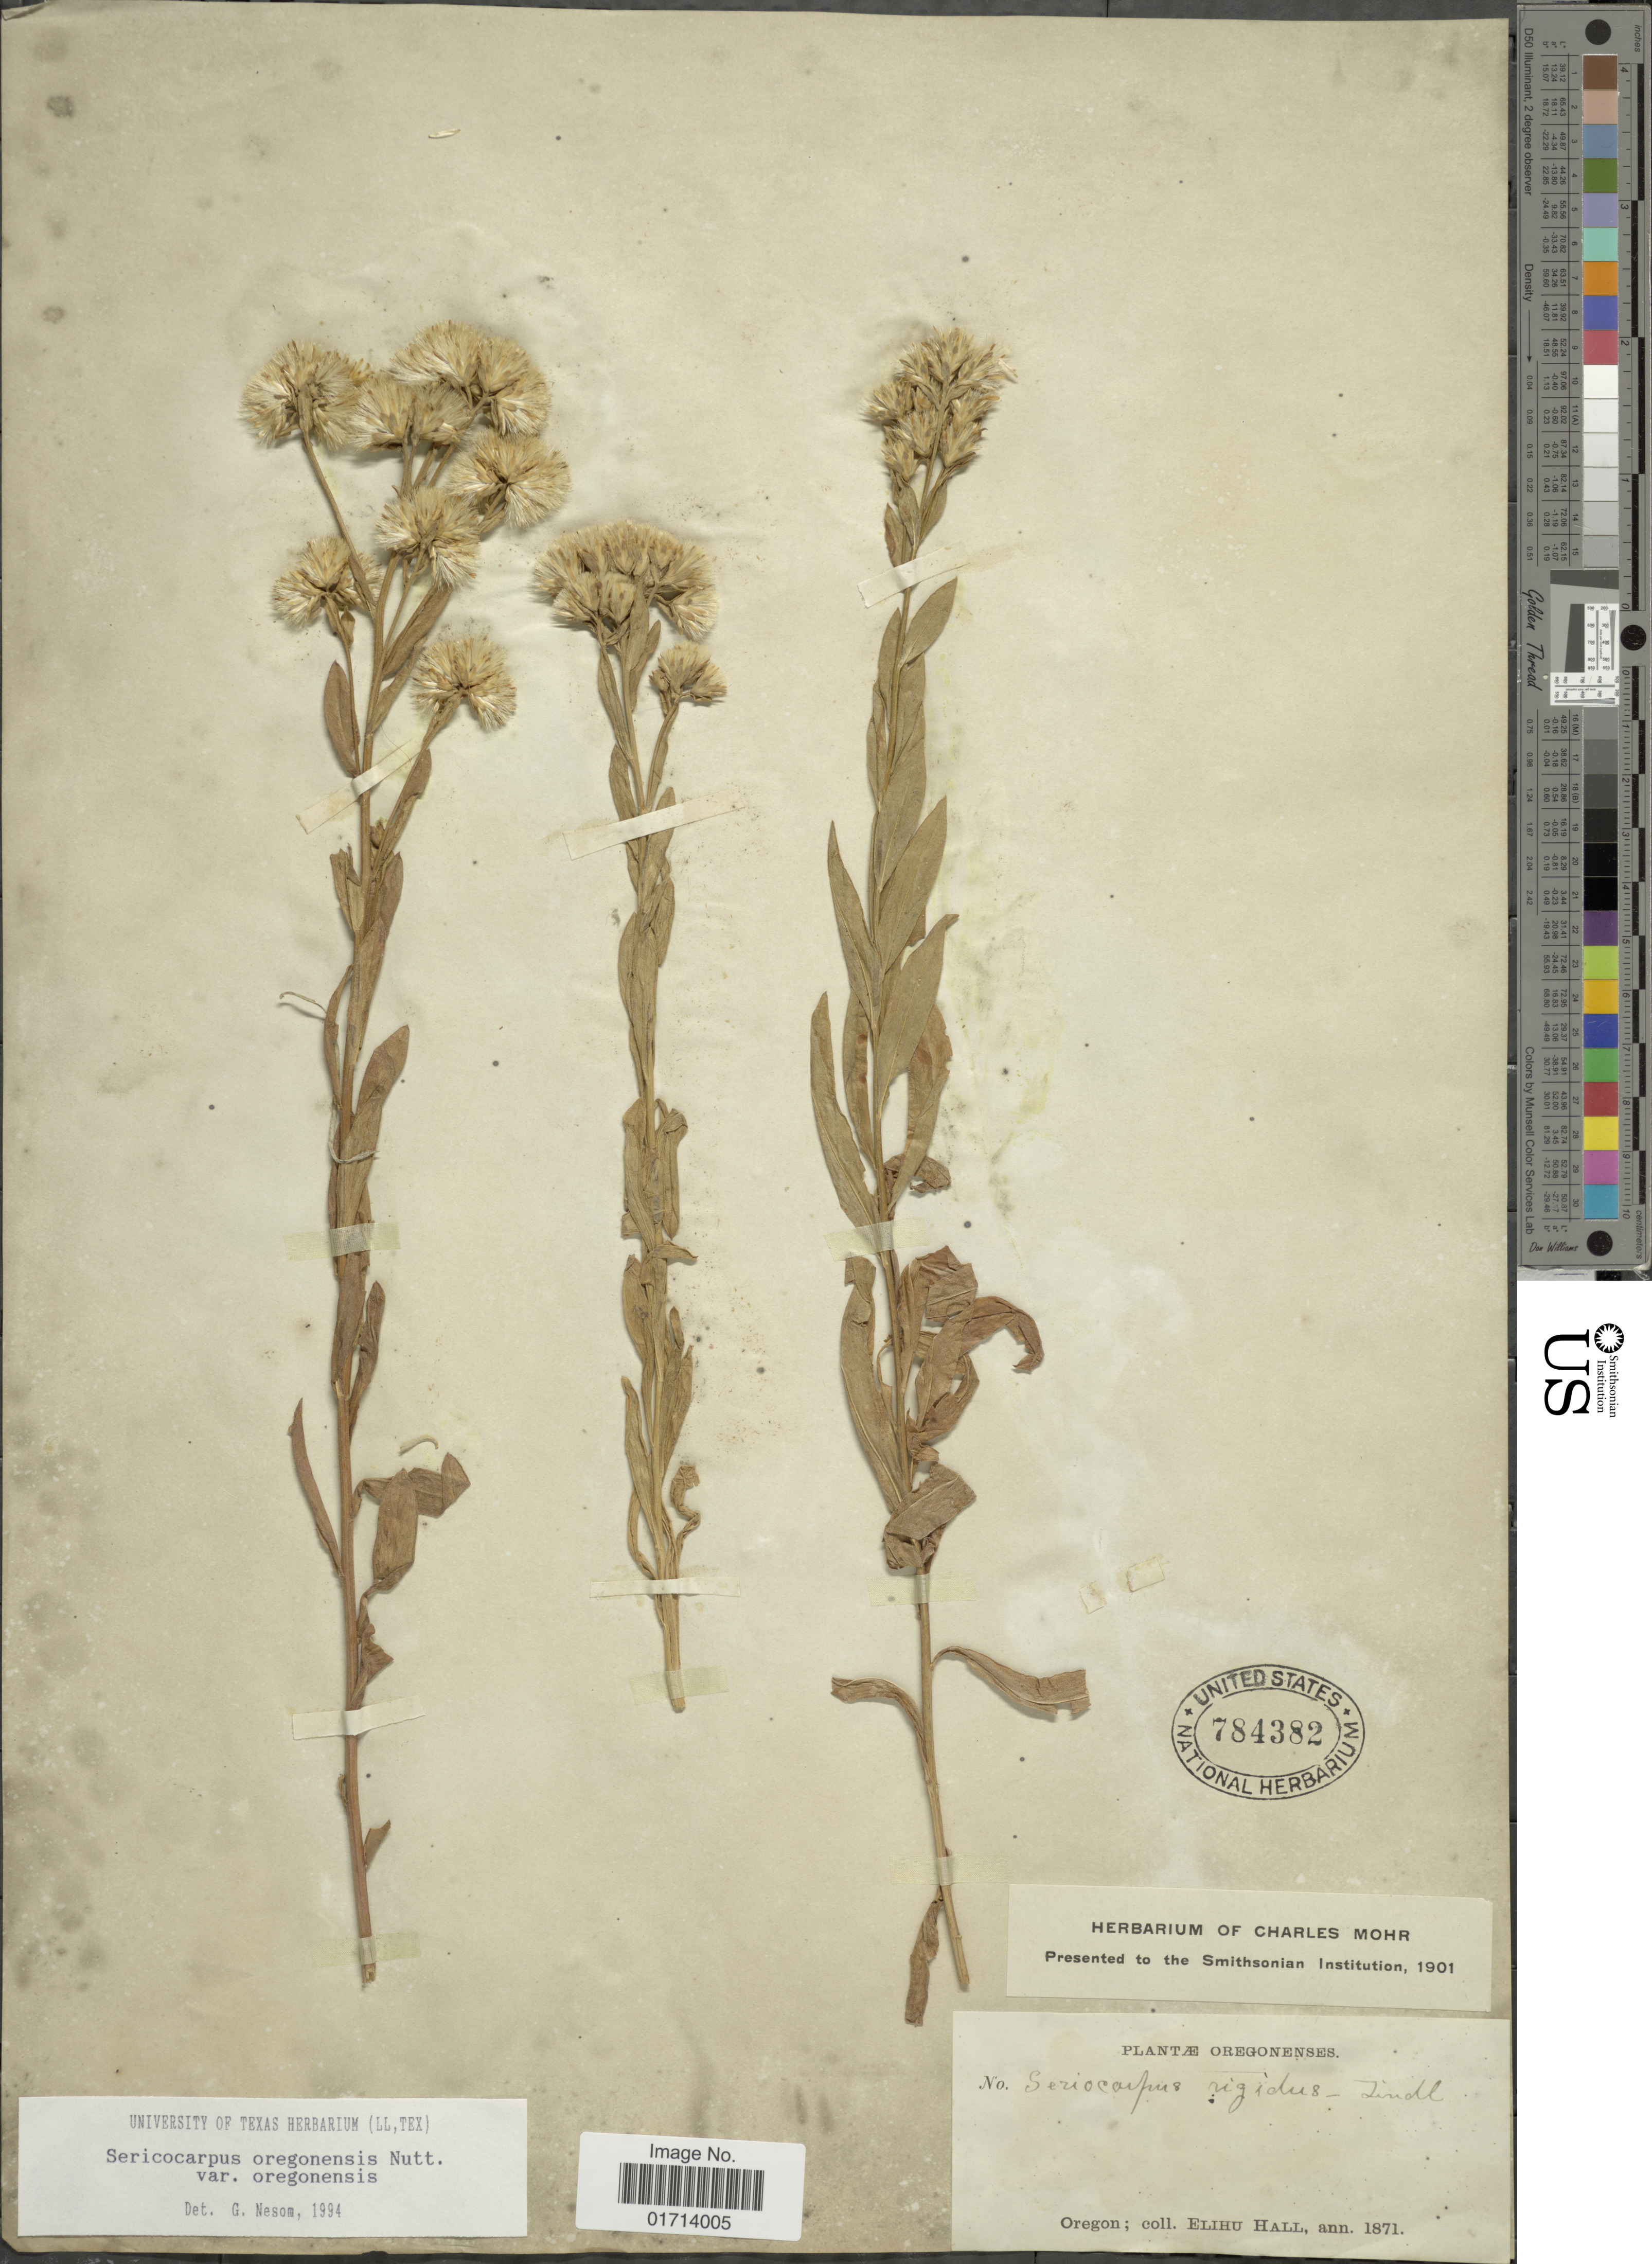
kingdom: Plantae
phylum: Tracheophyta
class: Magnoliopsida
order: Asterales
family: Asteraceae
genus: Sericocarpus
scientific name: Sericocarpus oregonensis var. oregonensis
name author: Nutt.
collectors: E. Hall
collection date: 1871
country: United States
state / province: Oregon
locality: Oregonenses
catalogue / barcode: US 784382